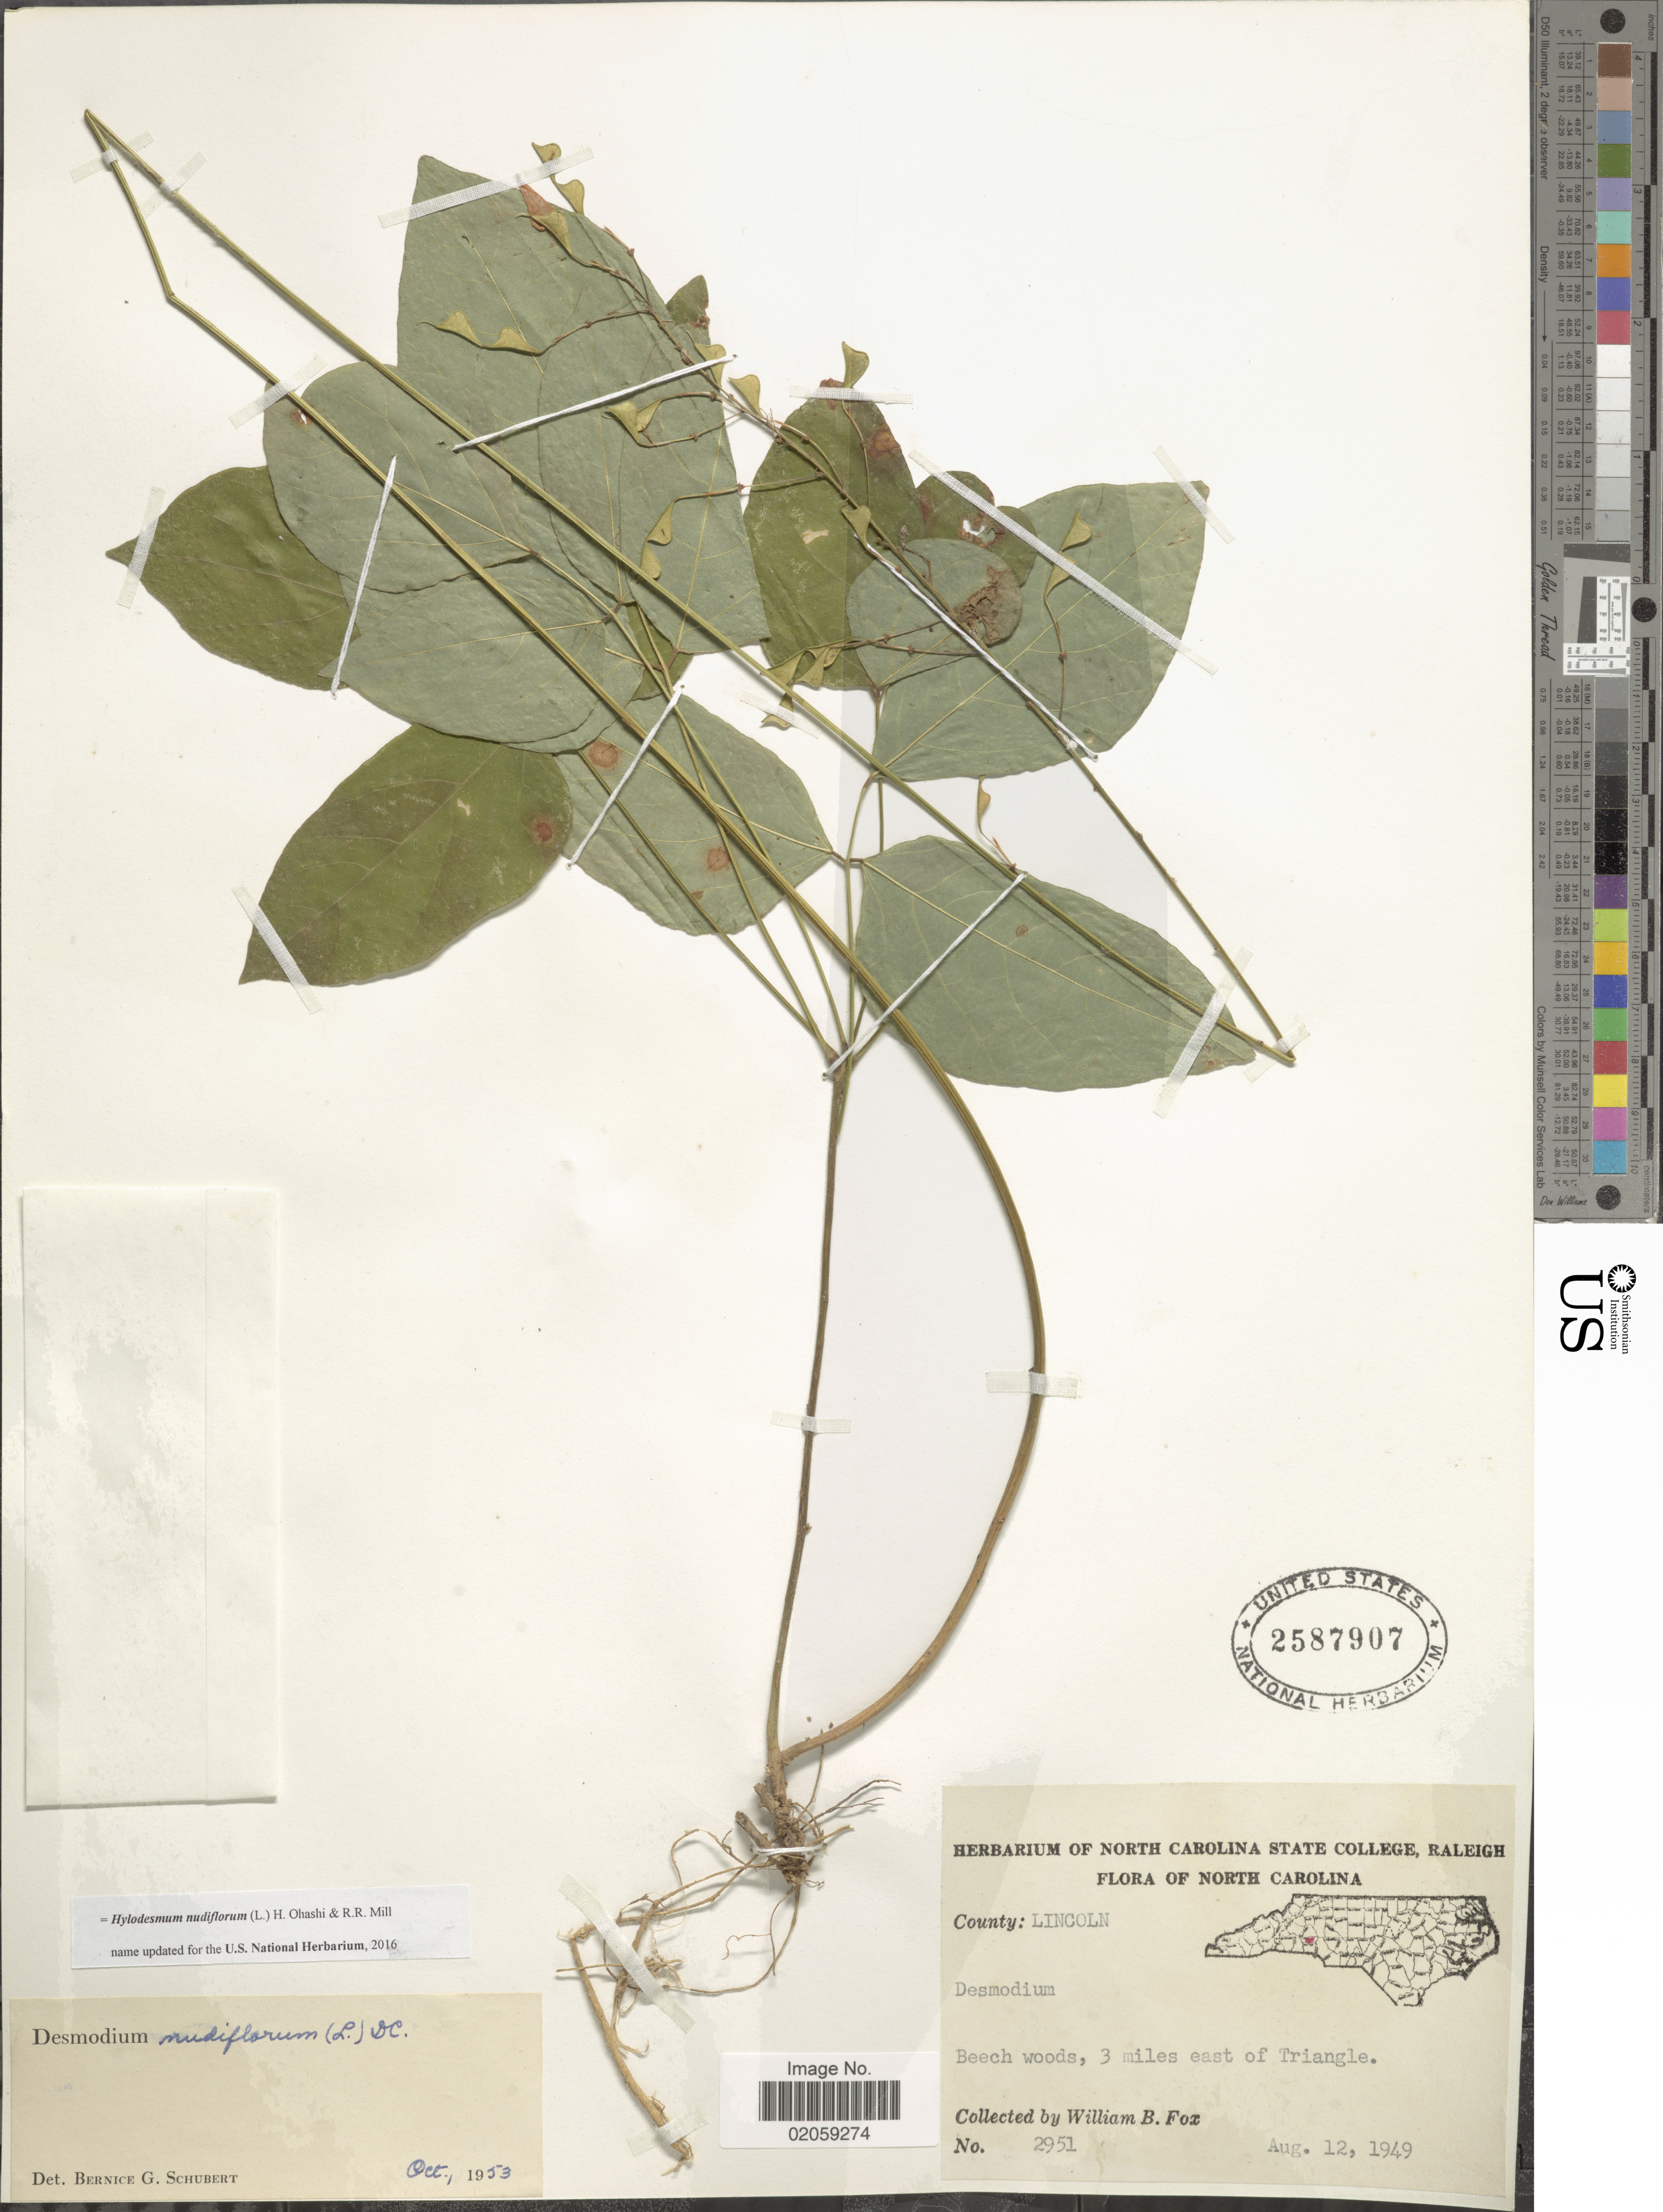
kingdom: Plantae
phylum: Tracheophyta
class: Magnoliopsida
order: Fabales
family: Fabaceae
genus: Hylodesmum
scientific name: Hylodesmum nudiflorum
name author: (L.) H. Ohashi & R.R. Mill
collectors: W. B. Fox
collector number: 2951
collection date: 1949-08-12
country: United States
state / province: North Carolina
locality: County Lincoln, 3 miles east of Triangle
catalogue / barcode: US 2587907